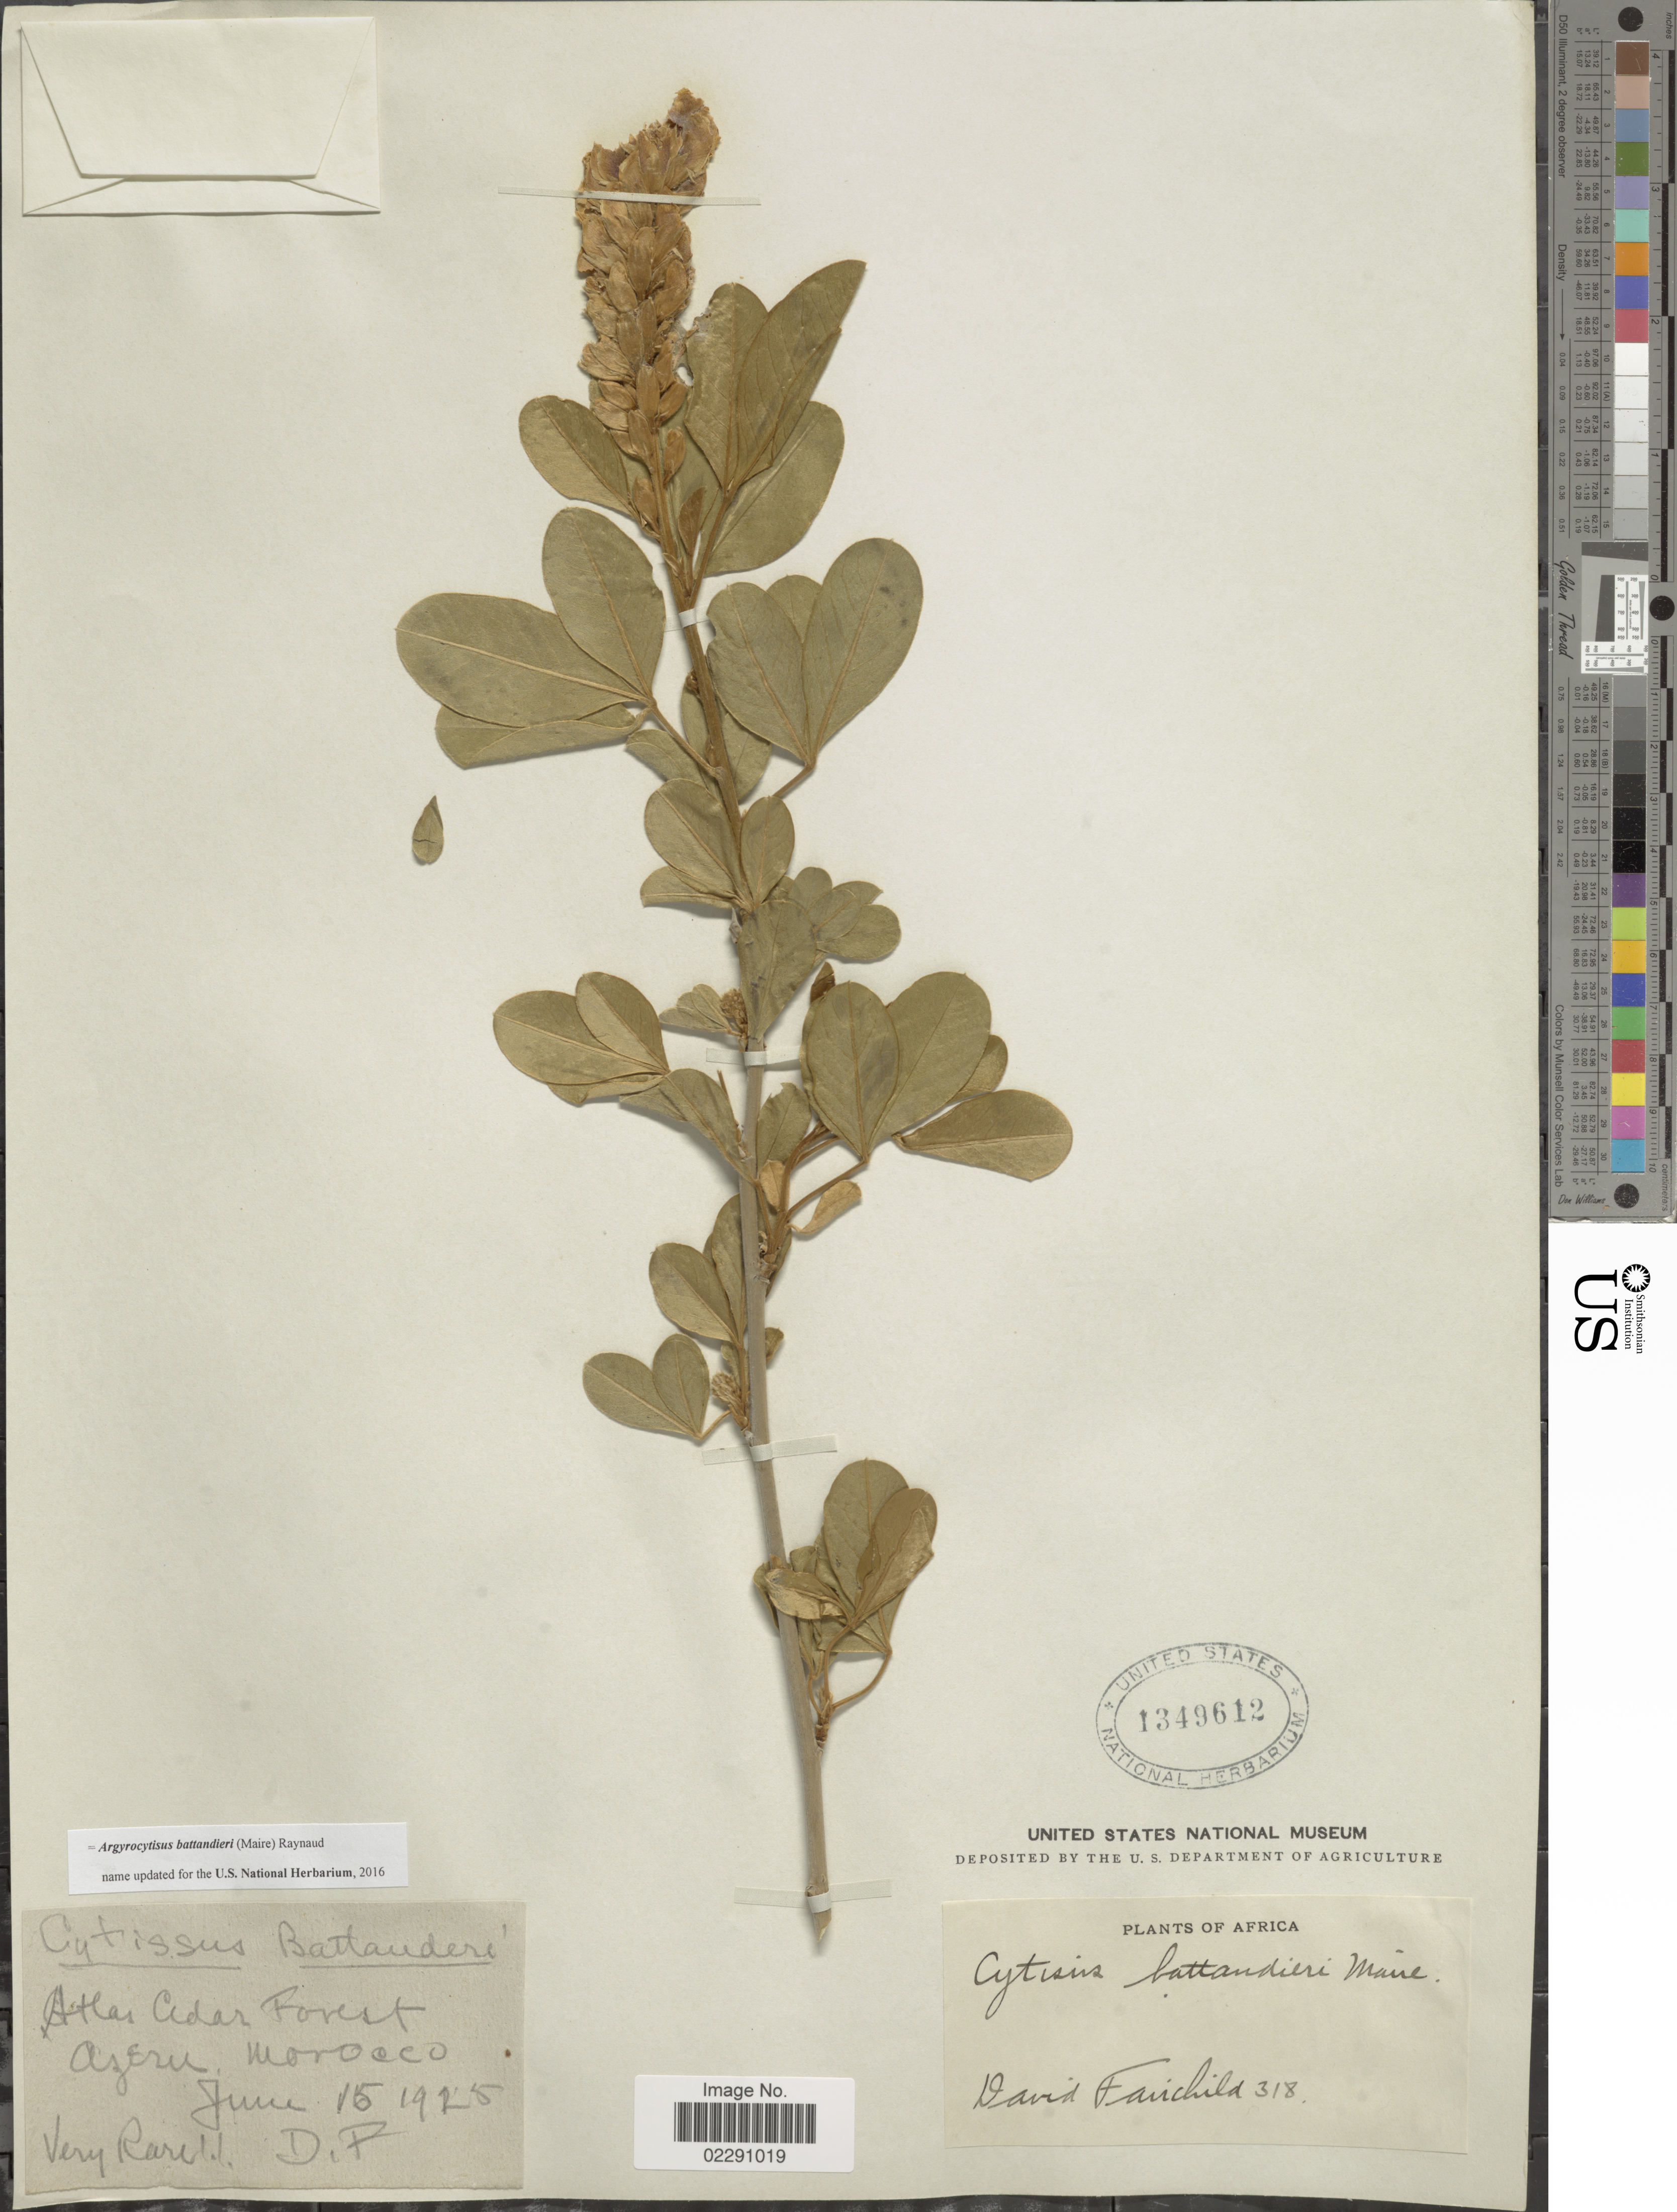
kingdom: Plantae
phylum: Tracheophyta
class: Magnoliopsida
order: Fabales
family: Fabaceae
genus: Argyrocytisus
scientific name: Argyrocytisus battandieri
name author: (Maire) Raynaud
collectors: D. Fairchild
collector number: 318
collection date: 1925-06-15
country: Morocco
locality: Atlas Cedar Forest, Azeru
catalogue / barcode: US 1349612